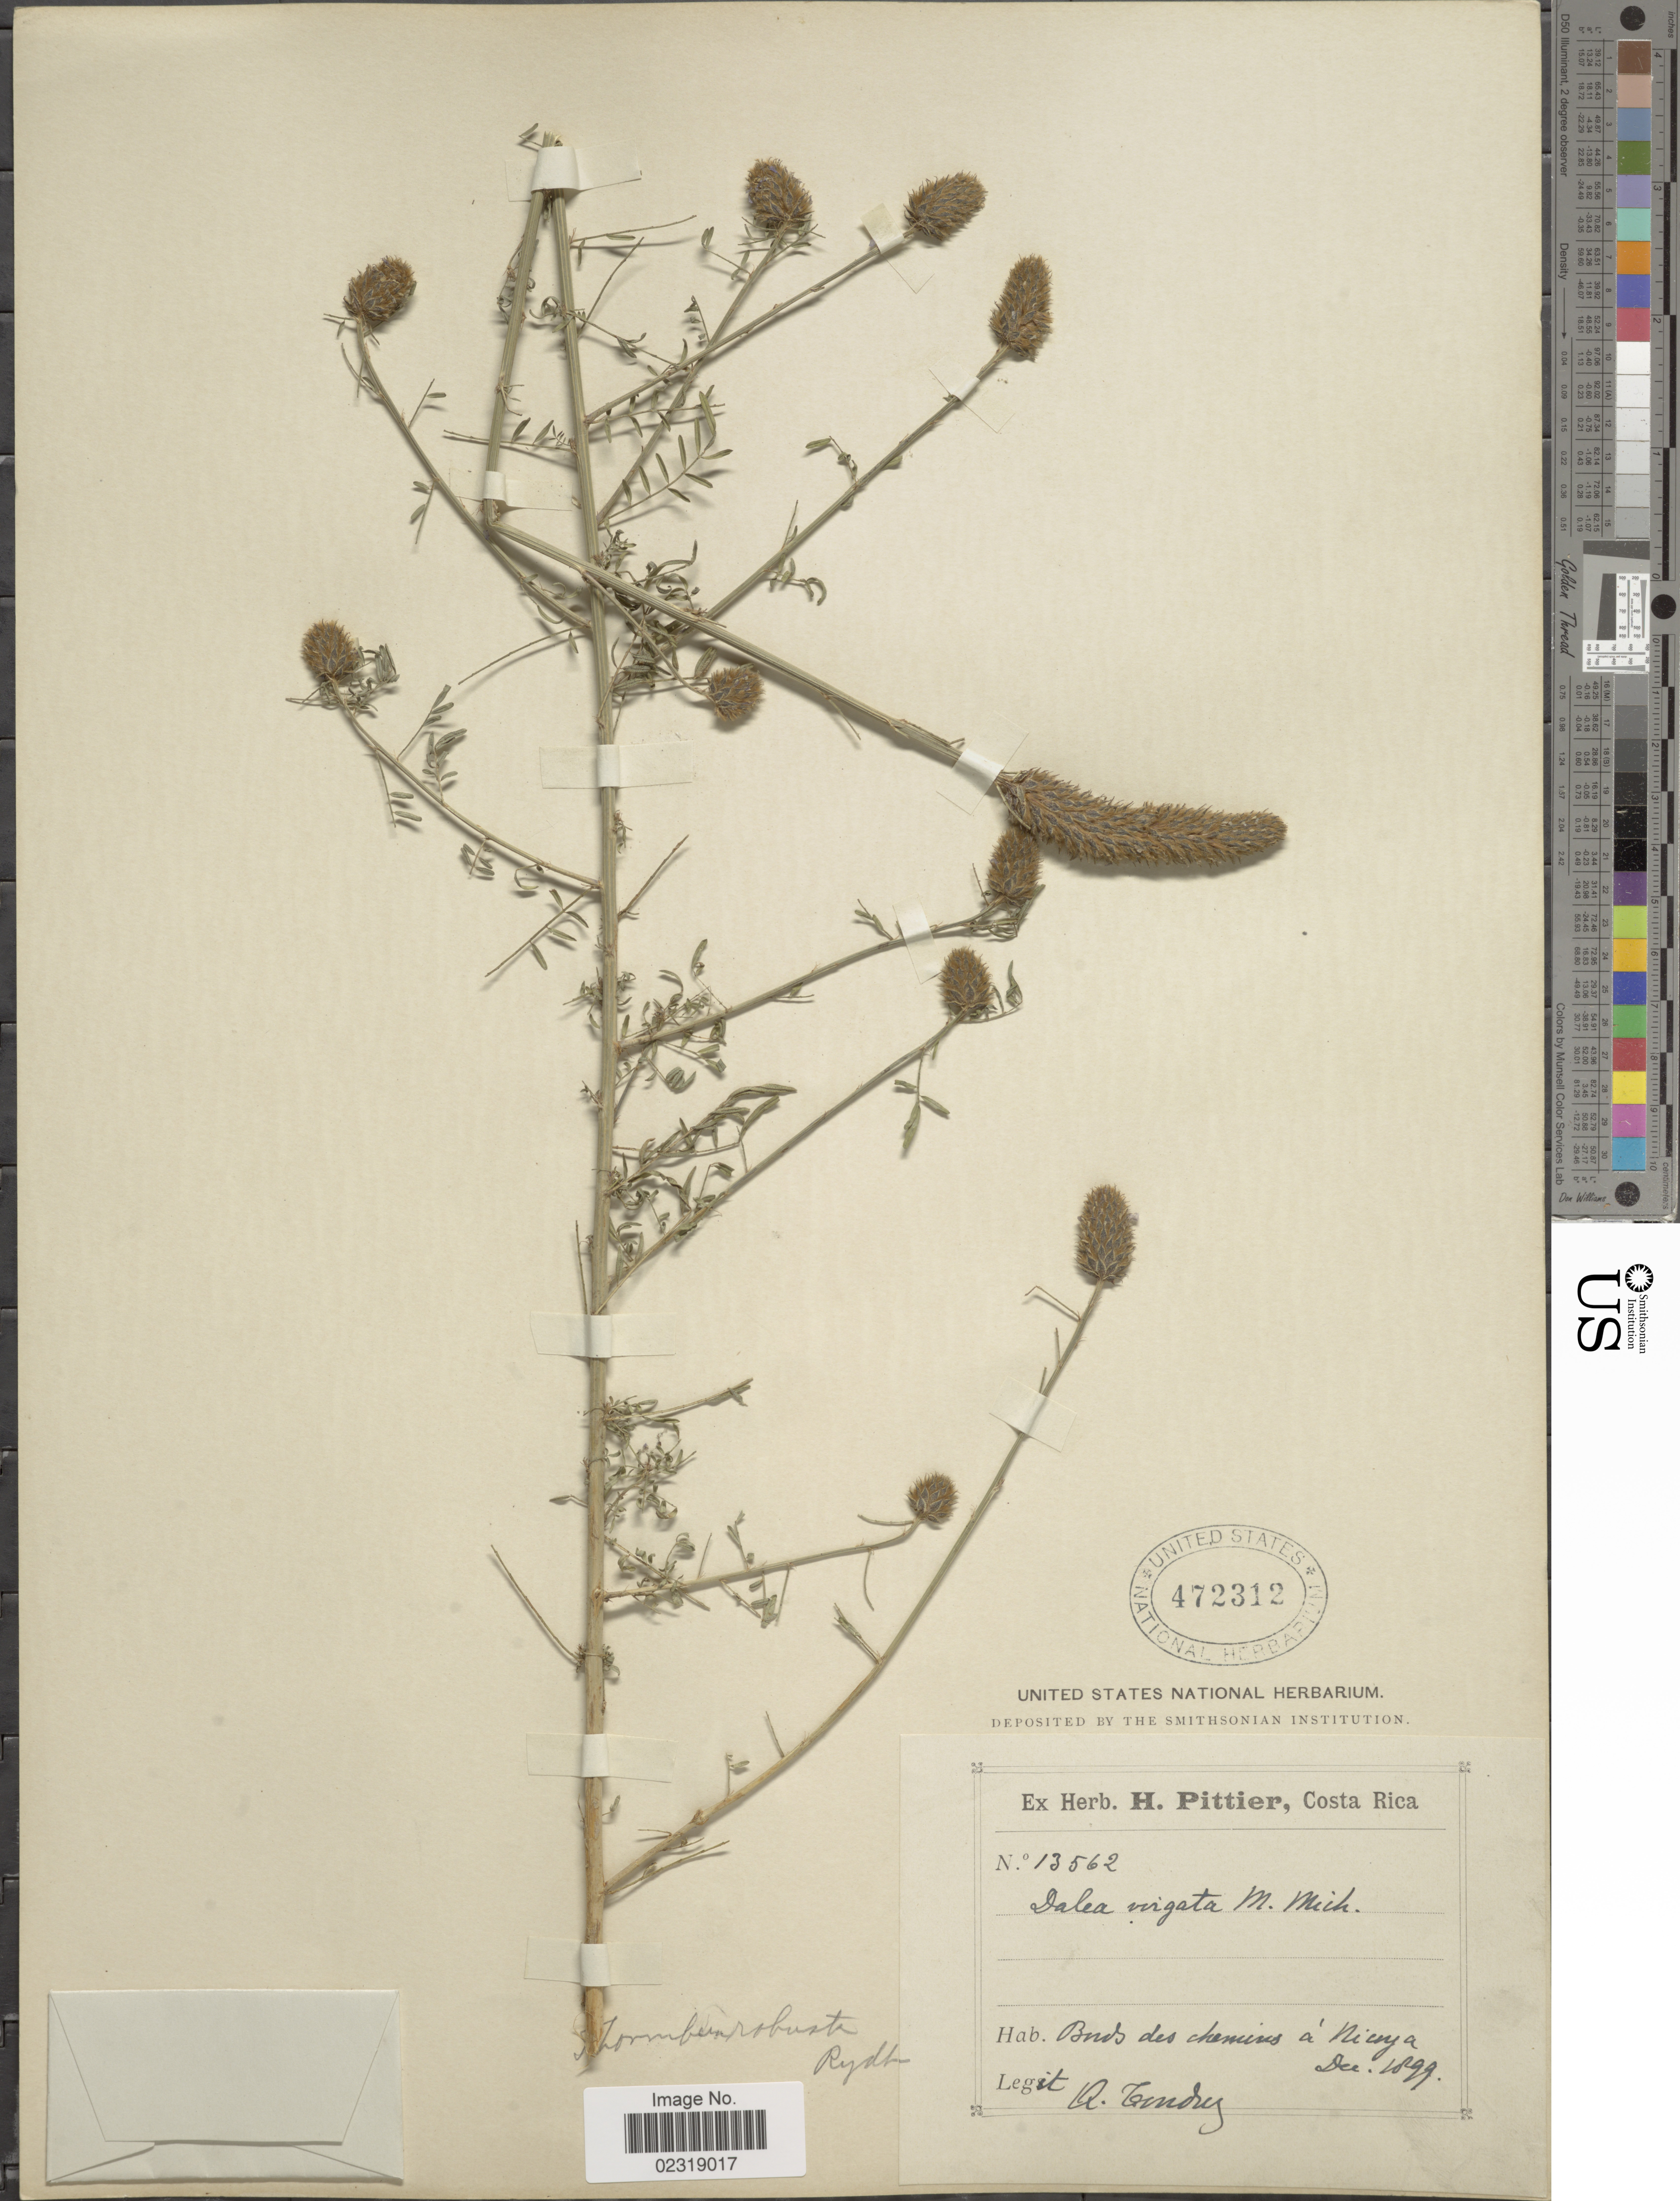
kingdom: Plantae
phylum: Tracheophyta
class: Magnoliopsida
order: Fabales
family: Fabaceae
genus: Dalea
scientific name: Dalea cliffortiana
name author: Willd.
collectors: A. Tonduz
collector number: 13562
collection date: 1899-12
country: Costa Rica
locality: Bords des chemins a Nicoya.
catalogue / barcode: US 472312